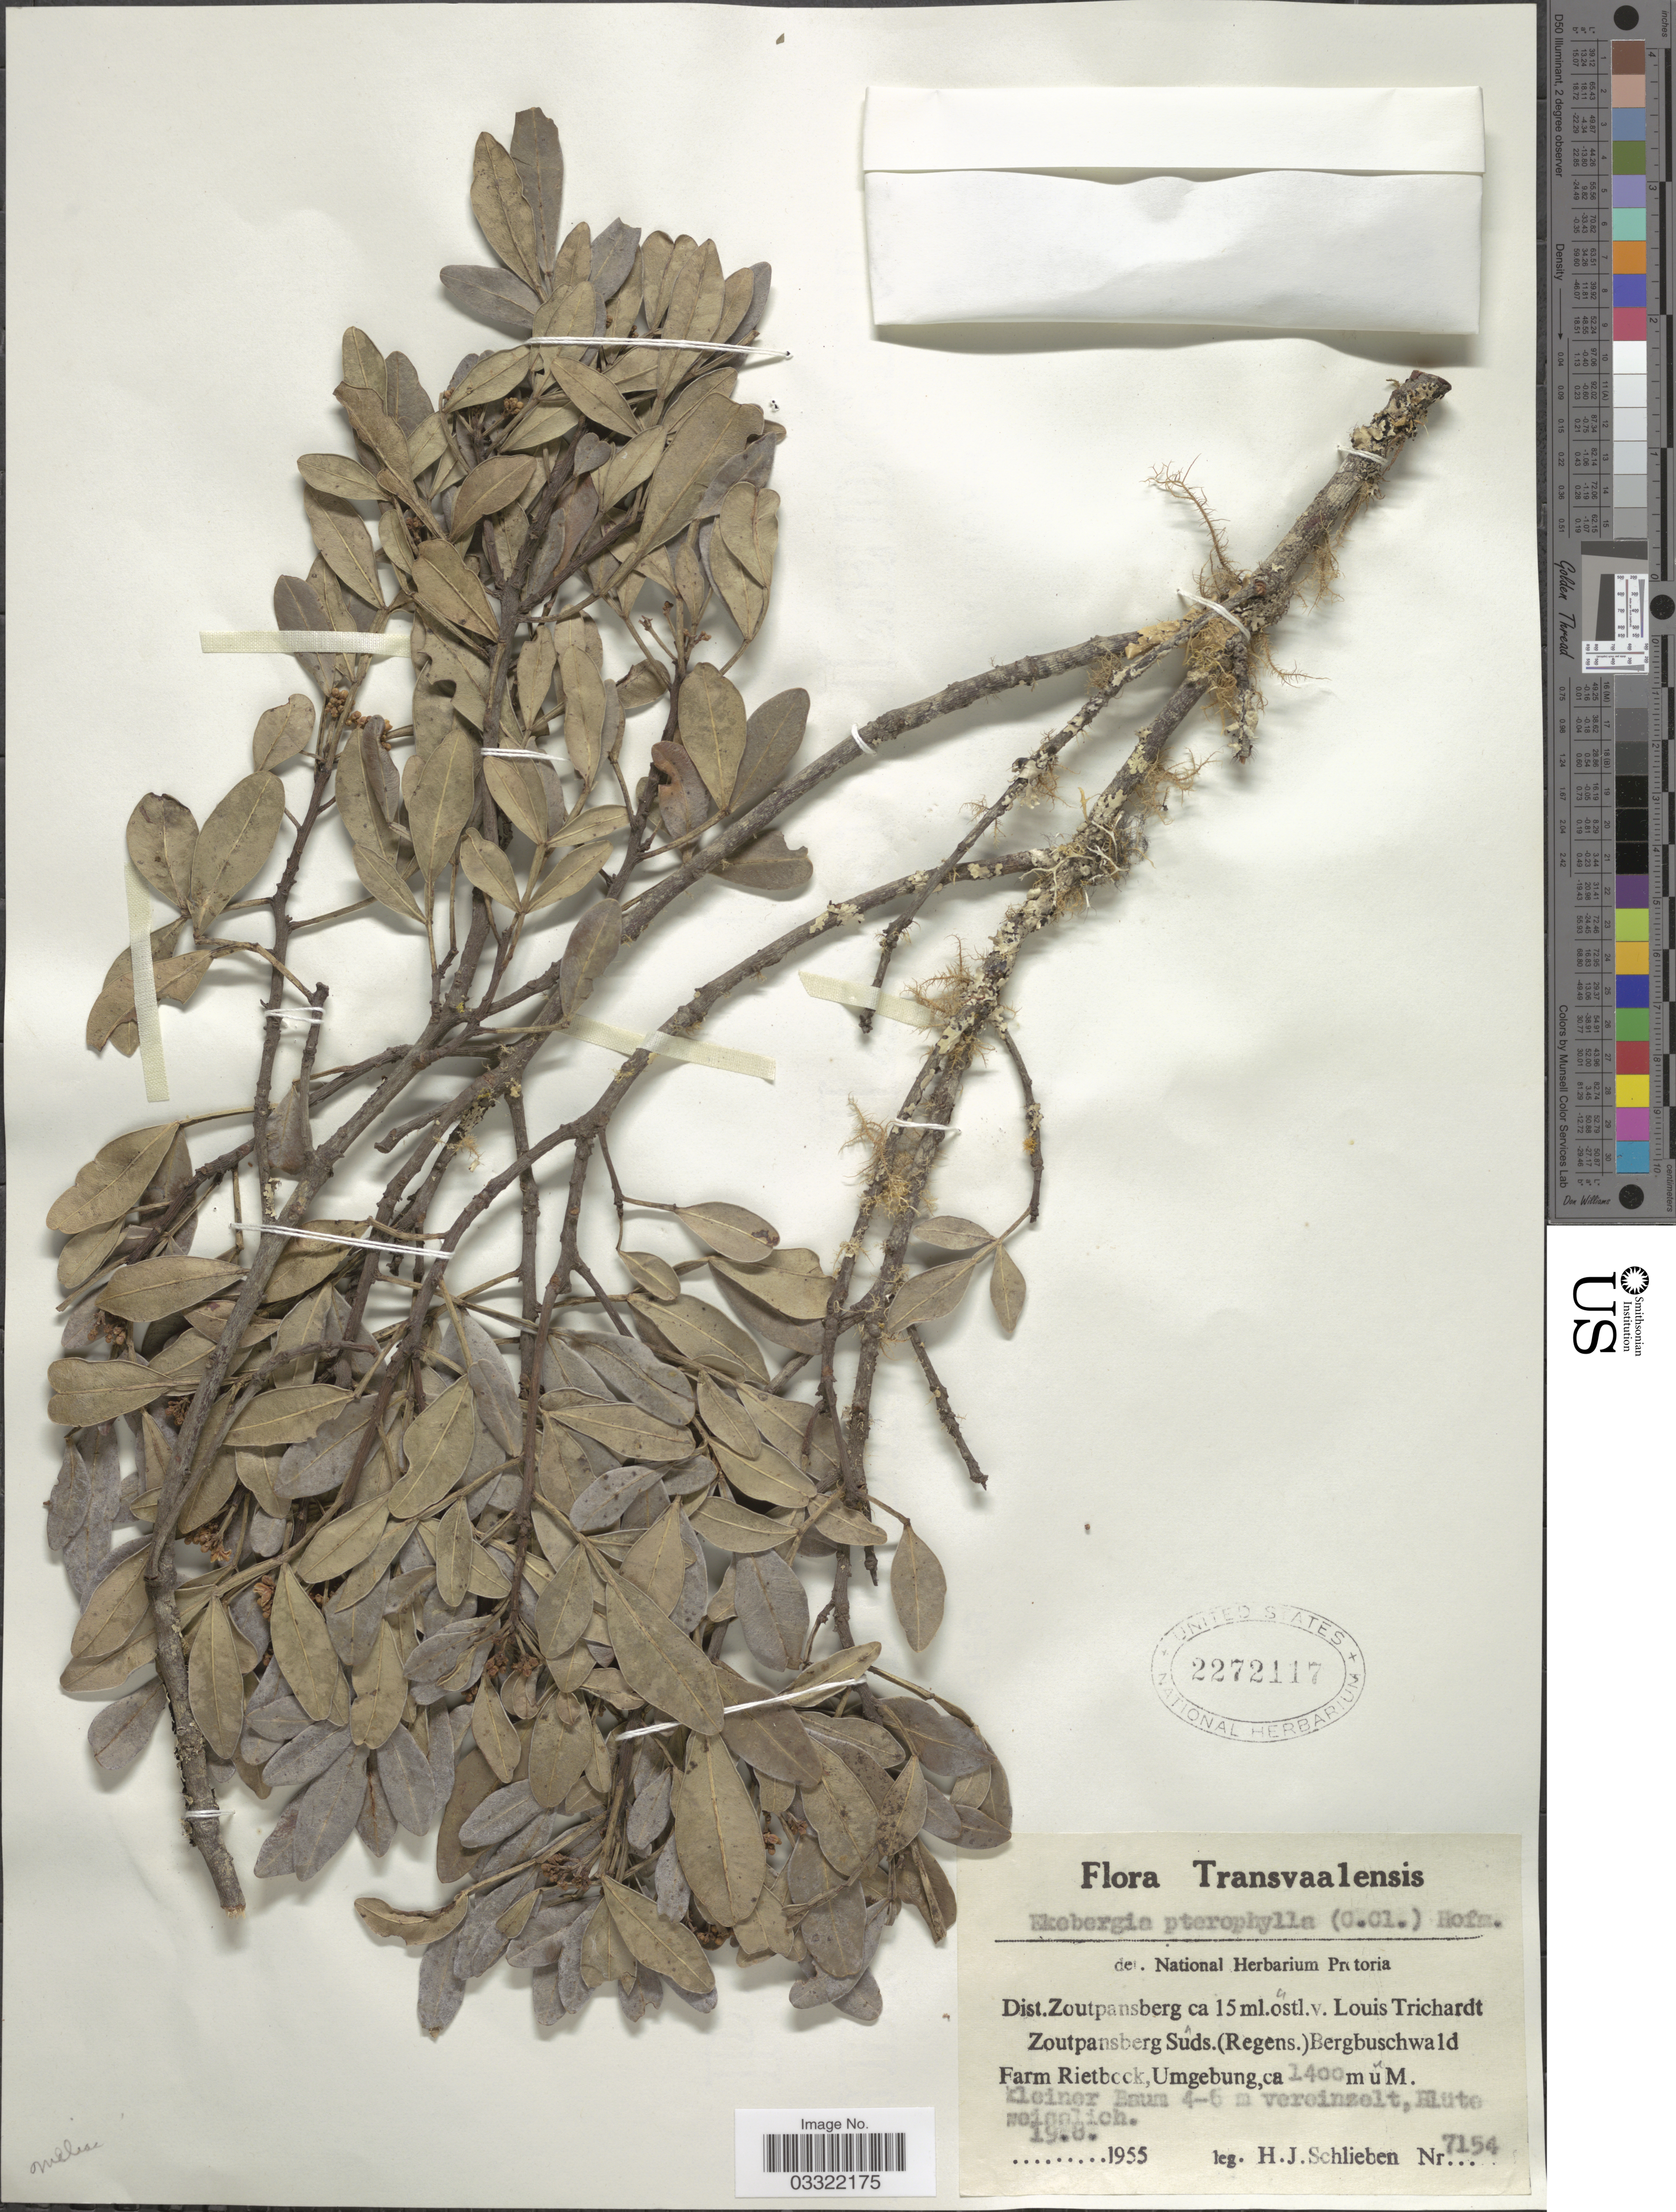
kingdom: Plantae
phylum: Tracheophyta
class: Magnoliopsida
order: Sapindales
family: Meliaceae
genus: Ekebergia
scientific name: Ekebergia pterophylla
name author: (C. DC.) Hofmeyr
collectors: H. J. Schlieben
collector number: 7154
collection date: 1955-08-19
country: South Africa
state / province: Limpopo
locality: Transvaalensis. Dist. Zoutpansberg ca 15 ml.ostl.v. Louis Trichardt. Zoutpansberg Suds.(Regens.) Bergbuschwald. Farm Rietbock, Umgebung.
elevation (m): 1400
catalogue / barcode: US 2272117